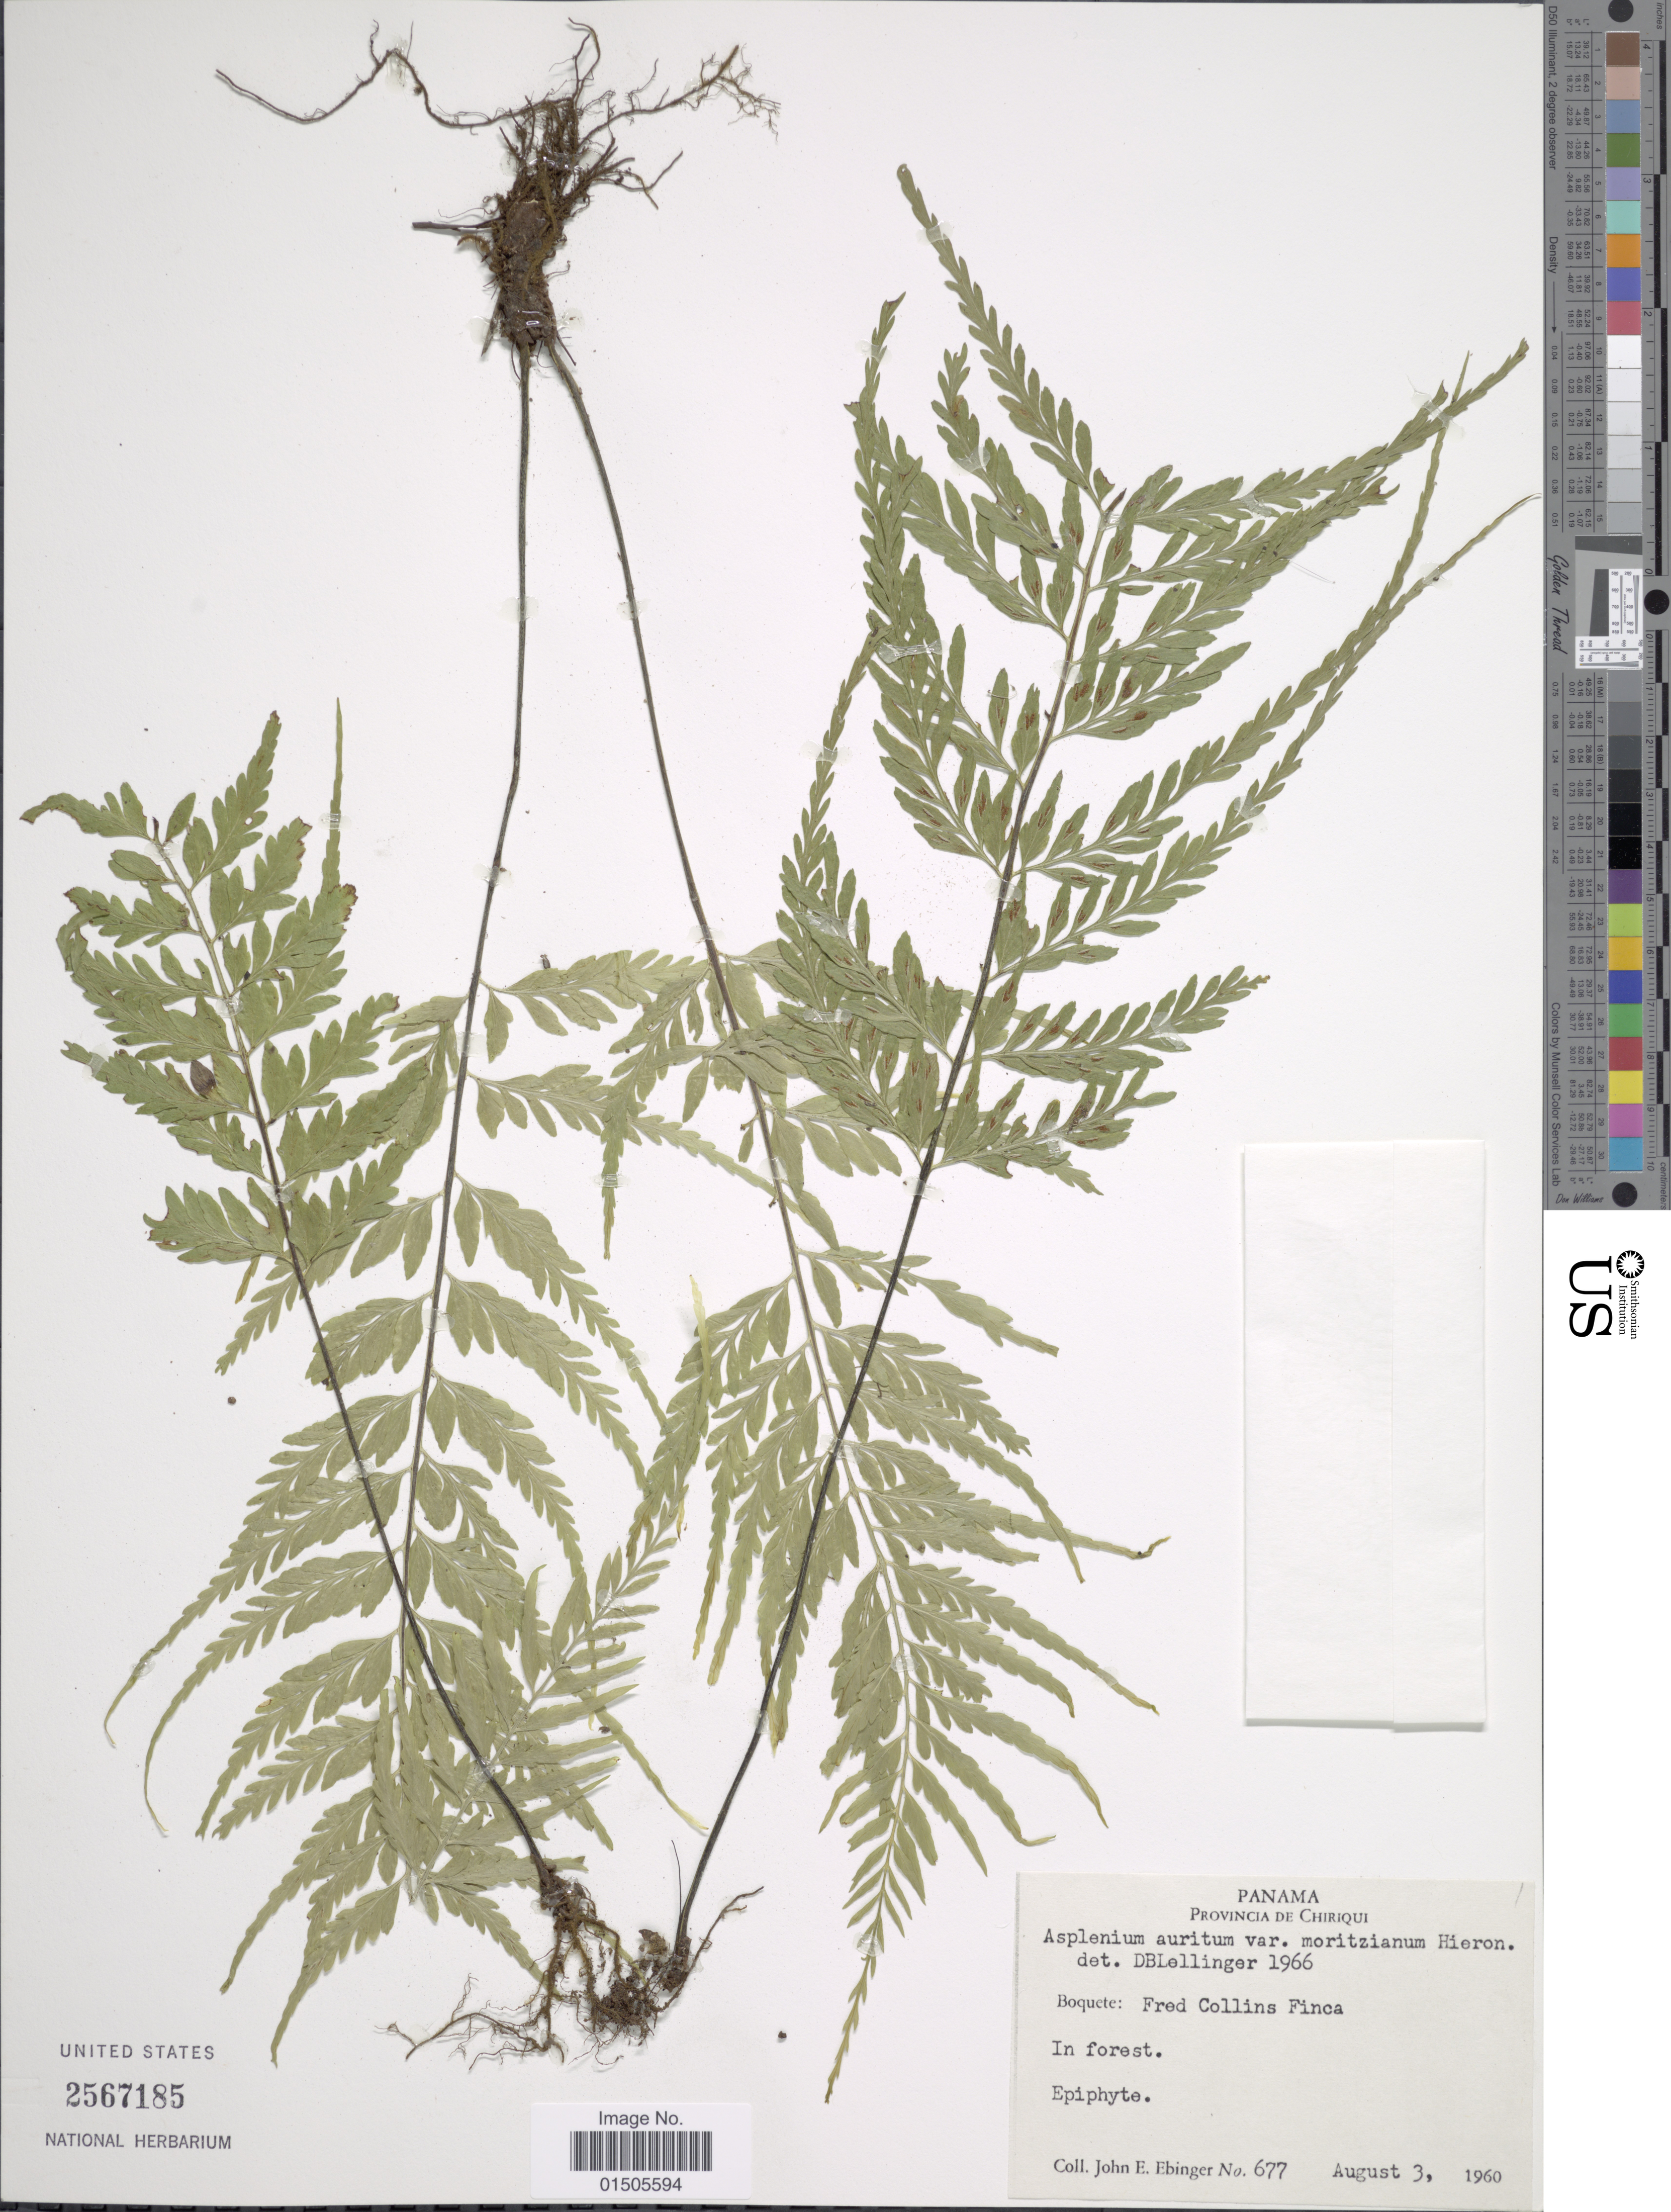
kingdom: Plantae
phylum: Tracheophyta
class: Polypodiopsida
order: Polypodiales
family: Aspleniaceae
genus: Asplenium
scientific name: Asplenium auritum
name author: Sw.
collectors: J. Ebinger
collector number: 677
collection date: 1960-08-03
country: Panama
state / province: Chiriqui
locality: Boquete: Fred Collins Finca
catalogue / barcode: US 2567185